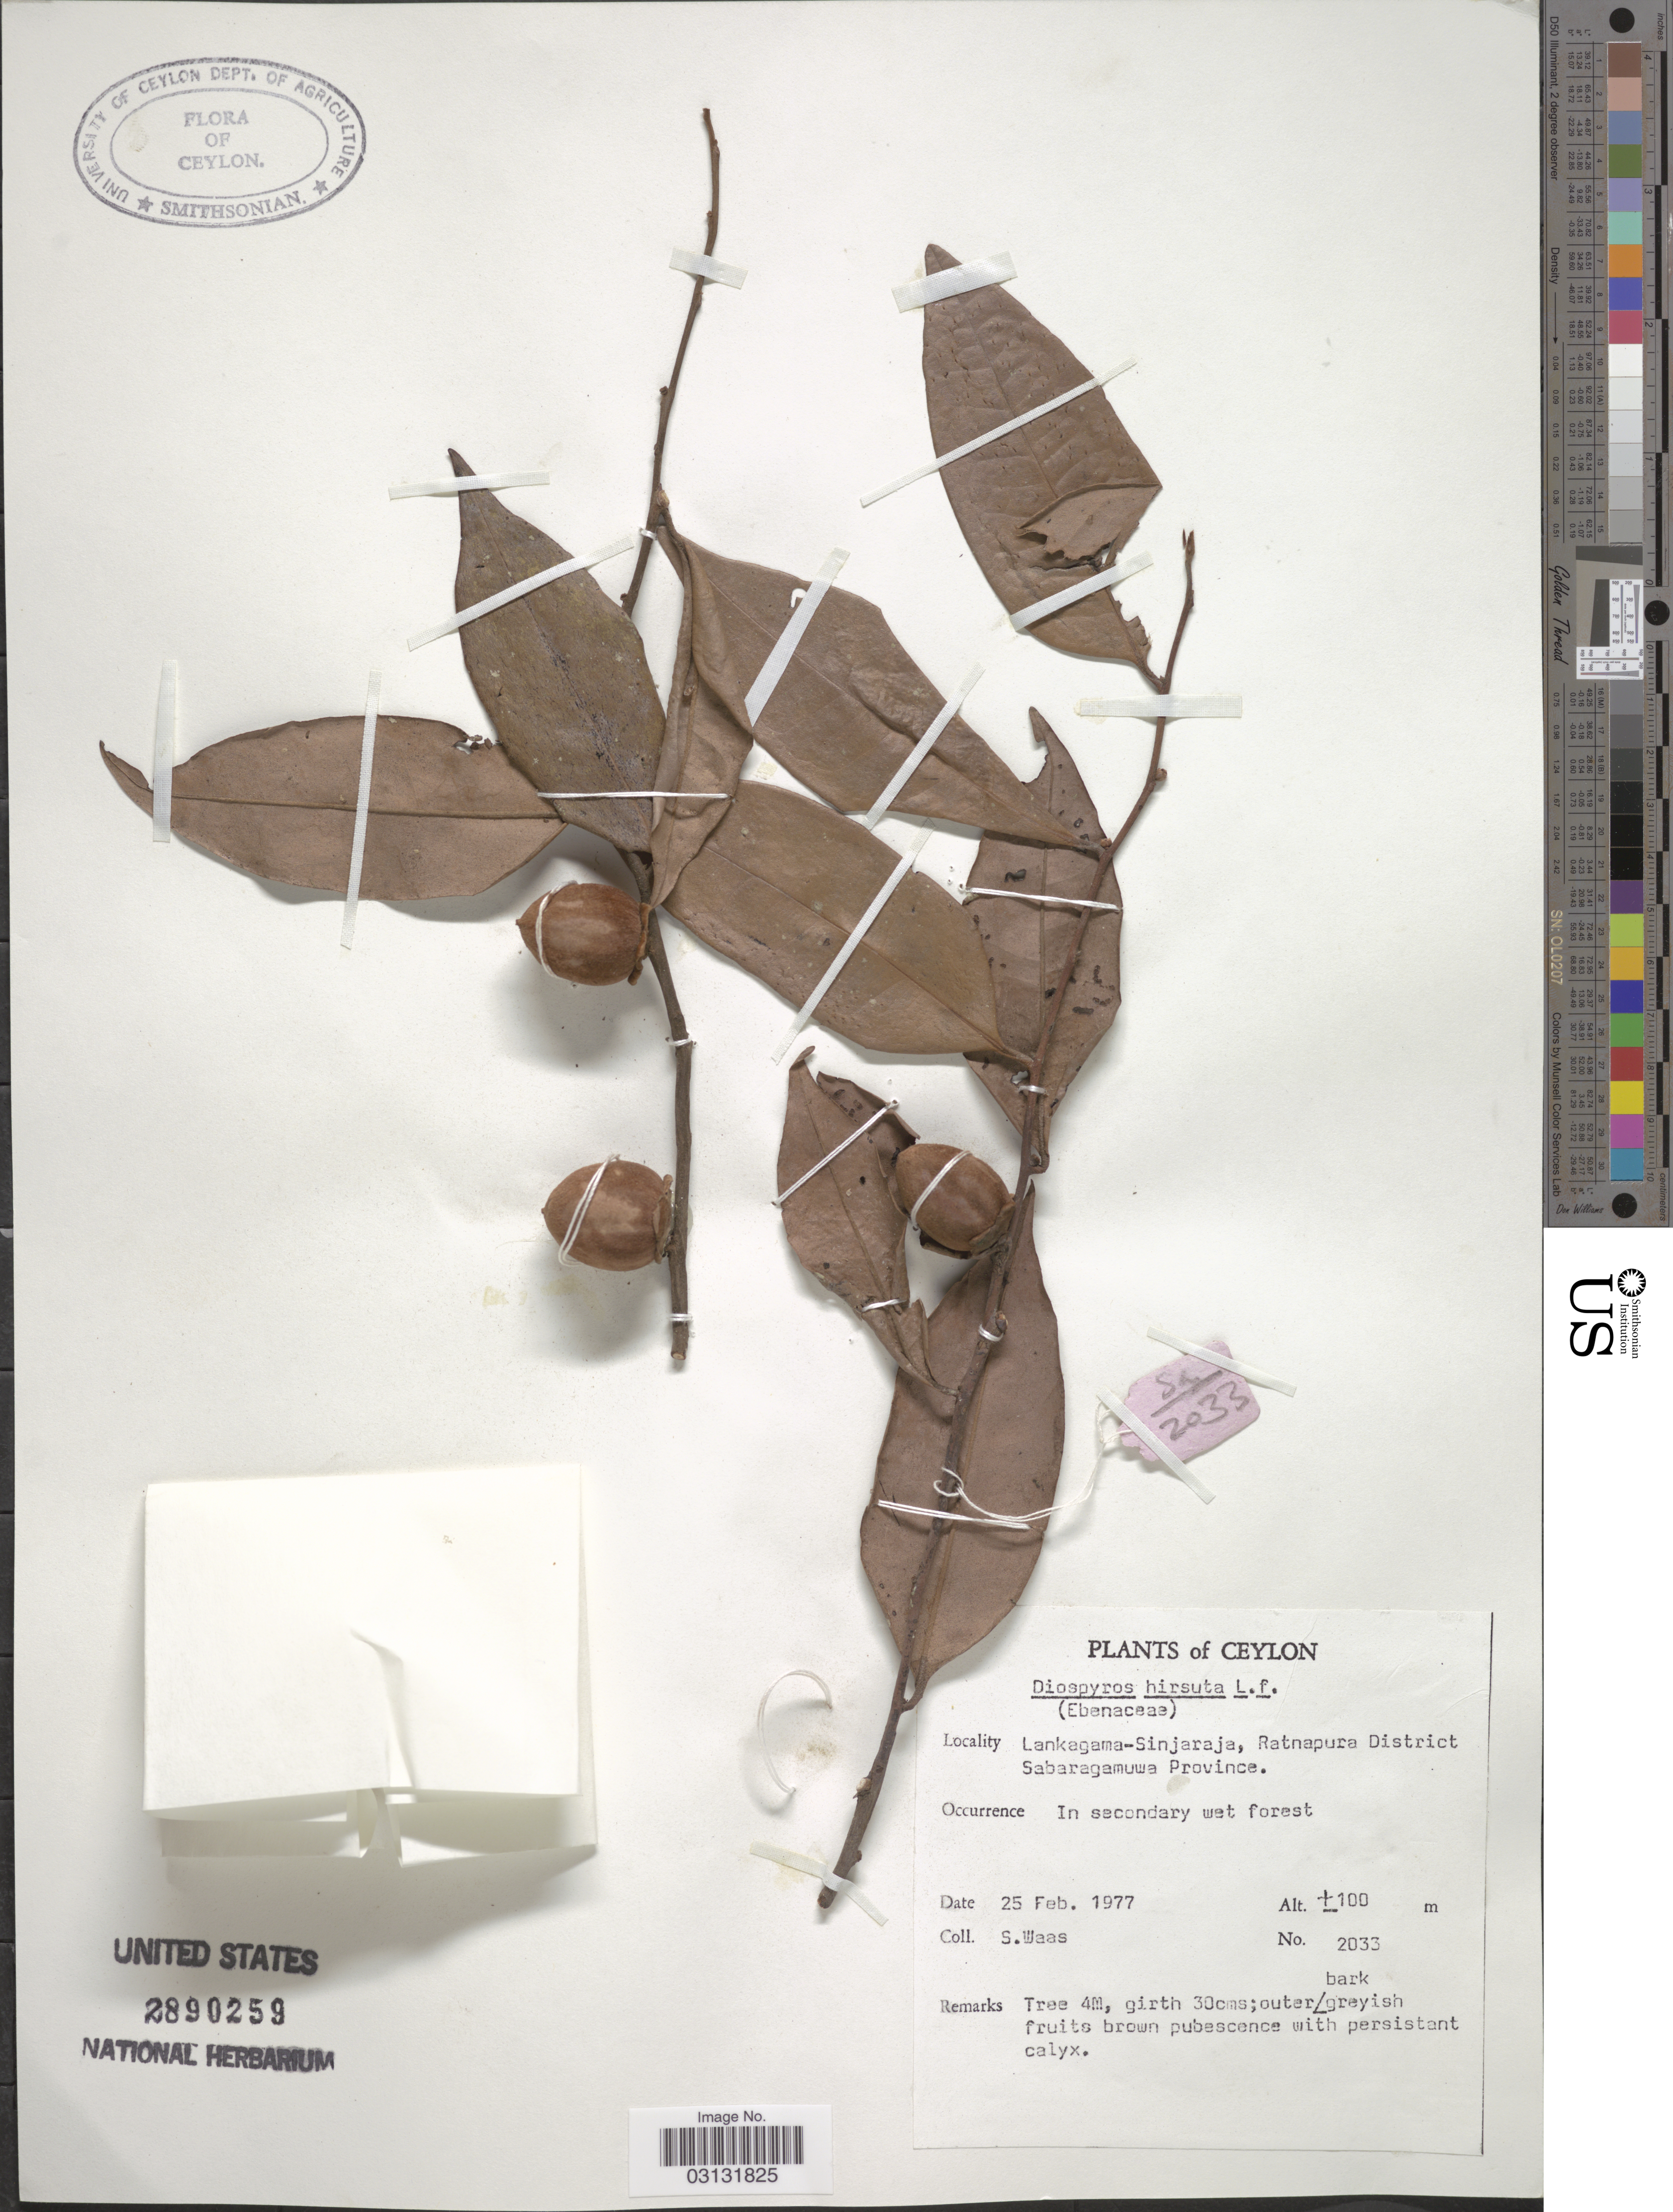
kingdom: Plantae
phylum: Tracheophyta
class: Magnoliopsida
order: Ericales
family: Ebenaceae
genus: Diospyros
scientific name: Diospyros hirsuta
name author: L. f.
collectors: S. Waas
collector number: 2033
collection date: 1977-02-25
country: Sri Lanka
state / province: Sabaragamuwa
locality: Ceylon. Lankagama-Sinjaraja, Ratnapura District. Sabaragamuwa Province.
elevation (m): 100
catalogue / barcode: US 2890259